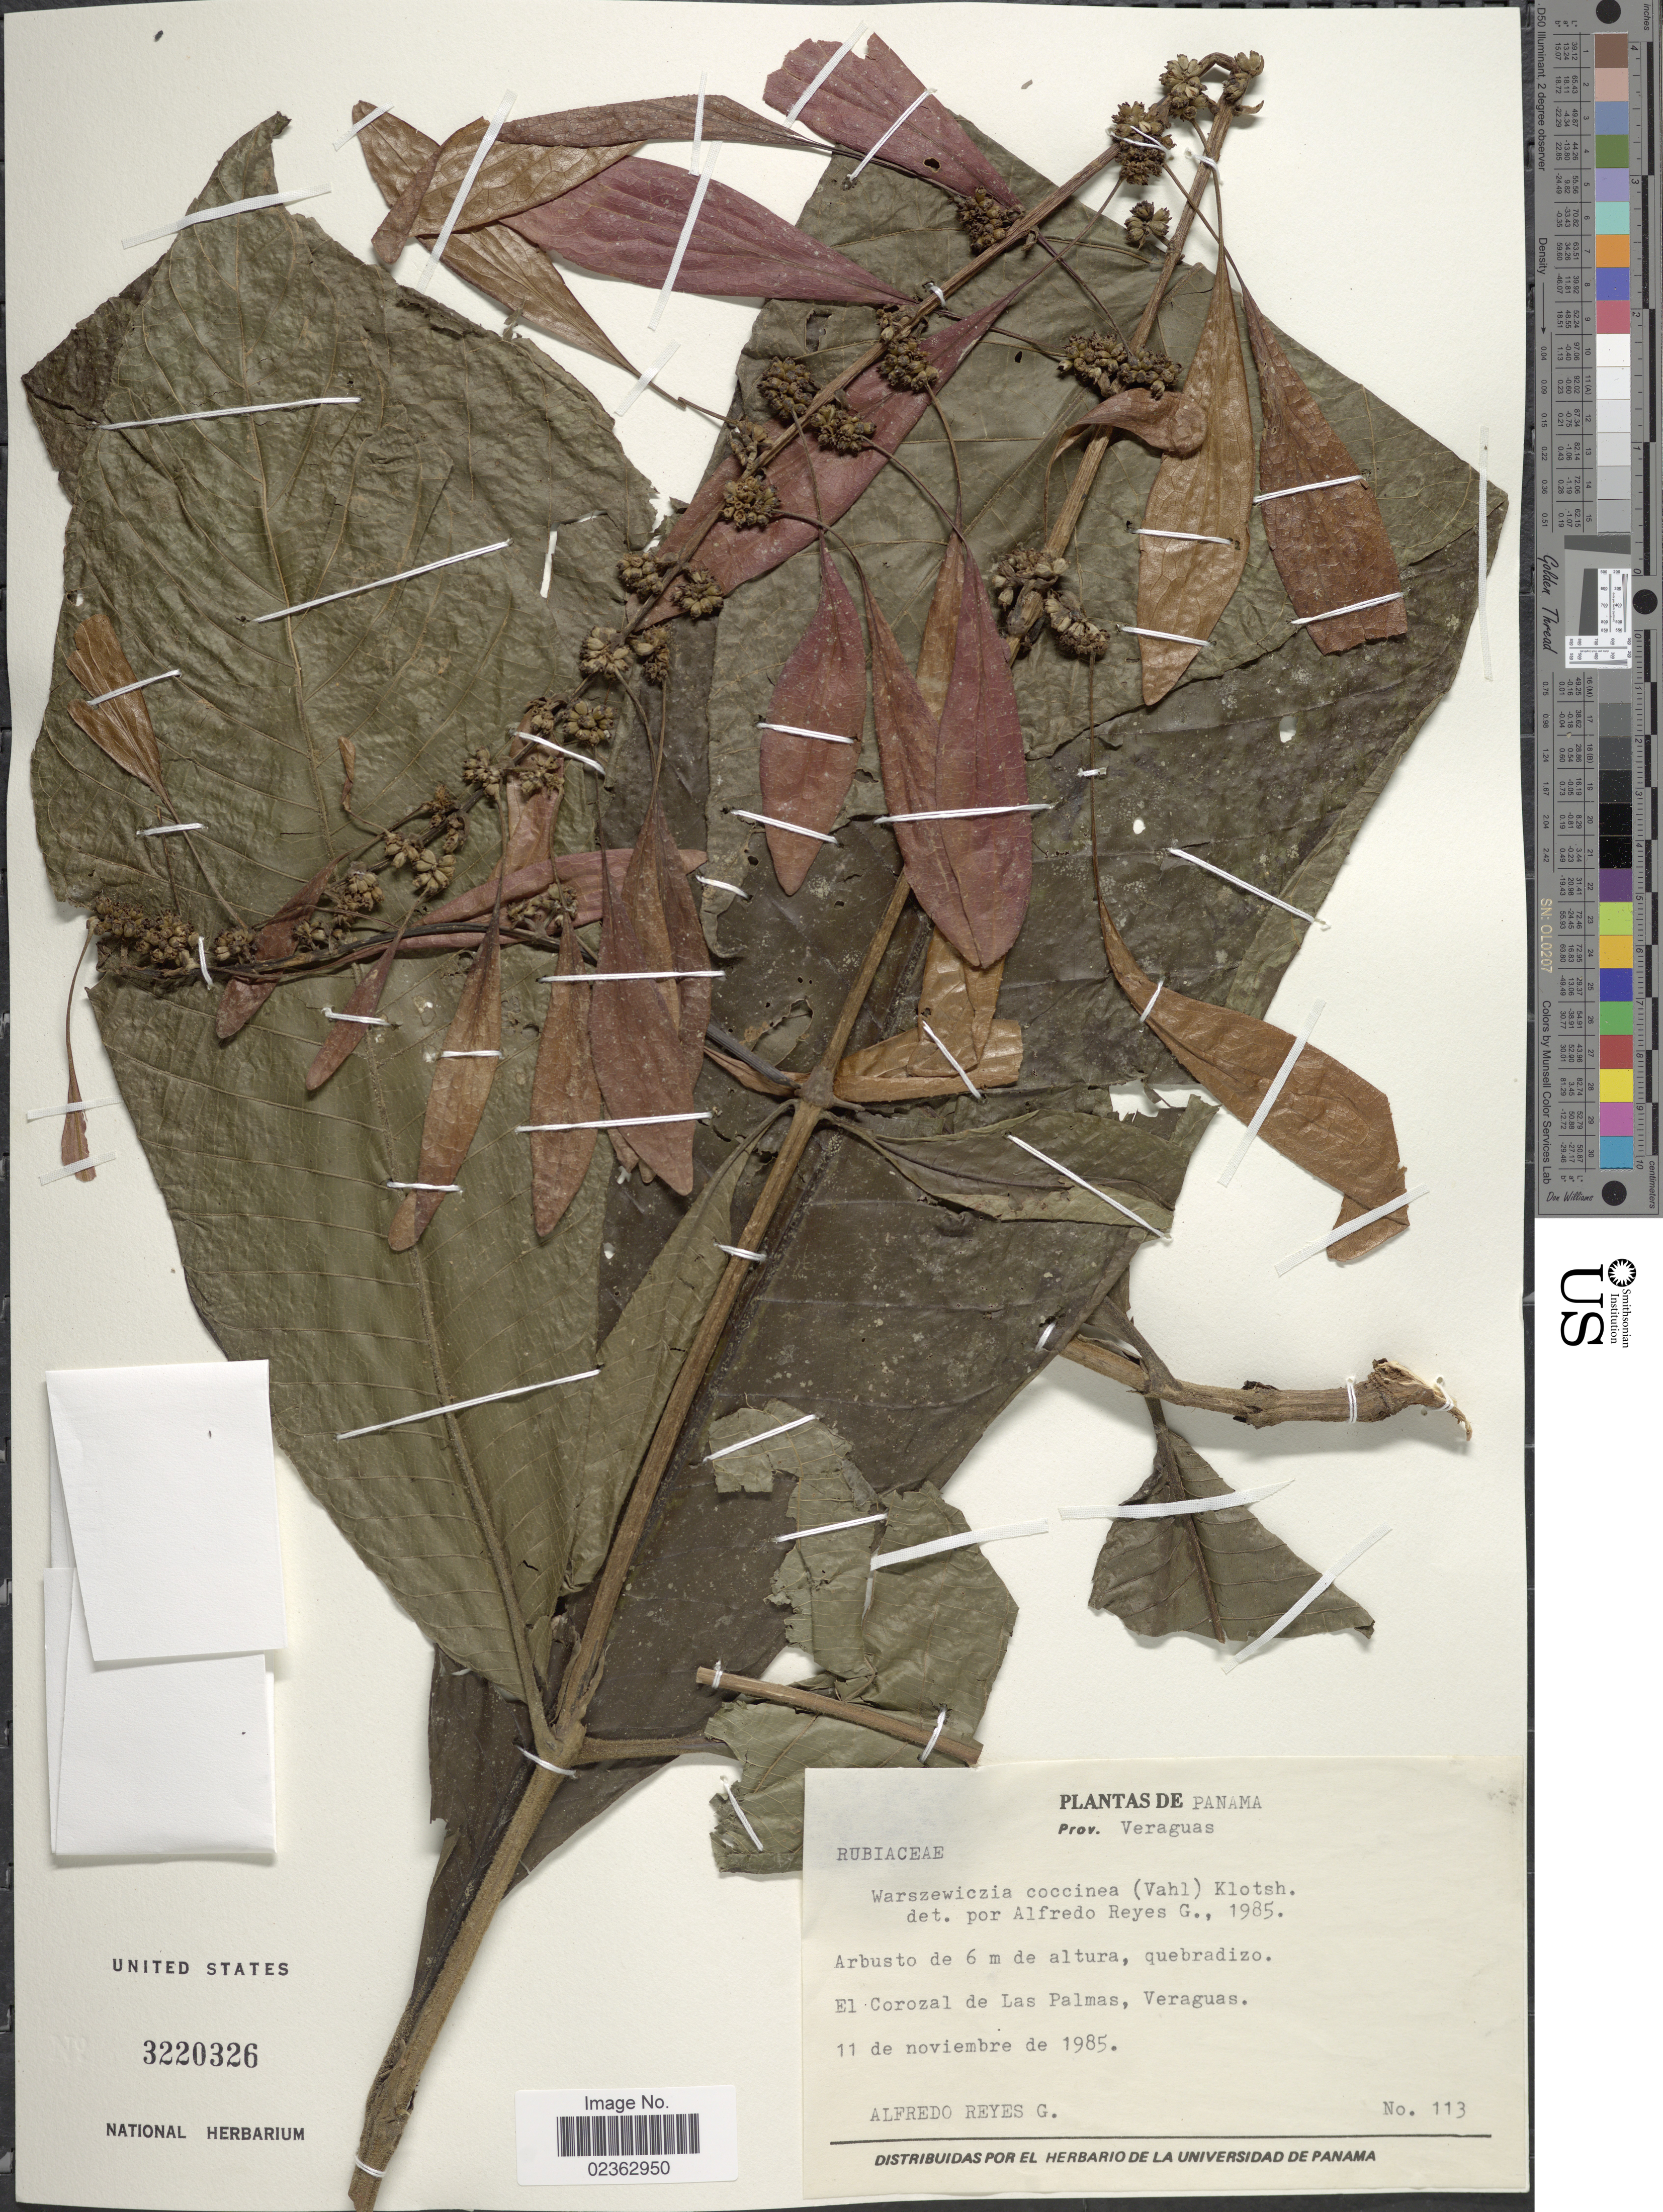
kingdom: Plantae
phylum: Tracheophyta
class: Magnoliopsida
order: Gentianales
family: Rubiaceae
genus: Warszewiczia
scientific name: Warszewiczia coccinea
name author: (Vahl) Klotzsch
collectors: A. Reyes G.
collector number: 113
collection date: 1985-11-11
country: Panama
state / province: Veraguas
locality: El Corozal de Las Palmas, Veraguas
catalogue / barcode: US 3220326